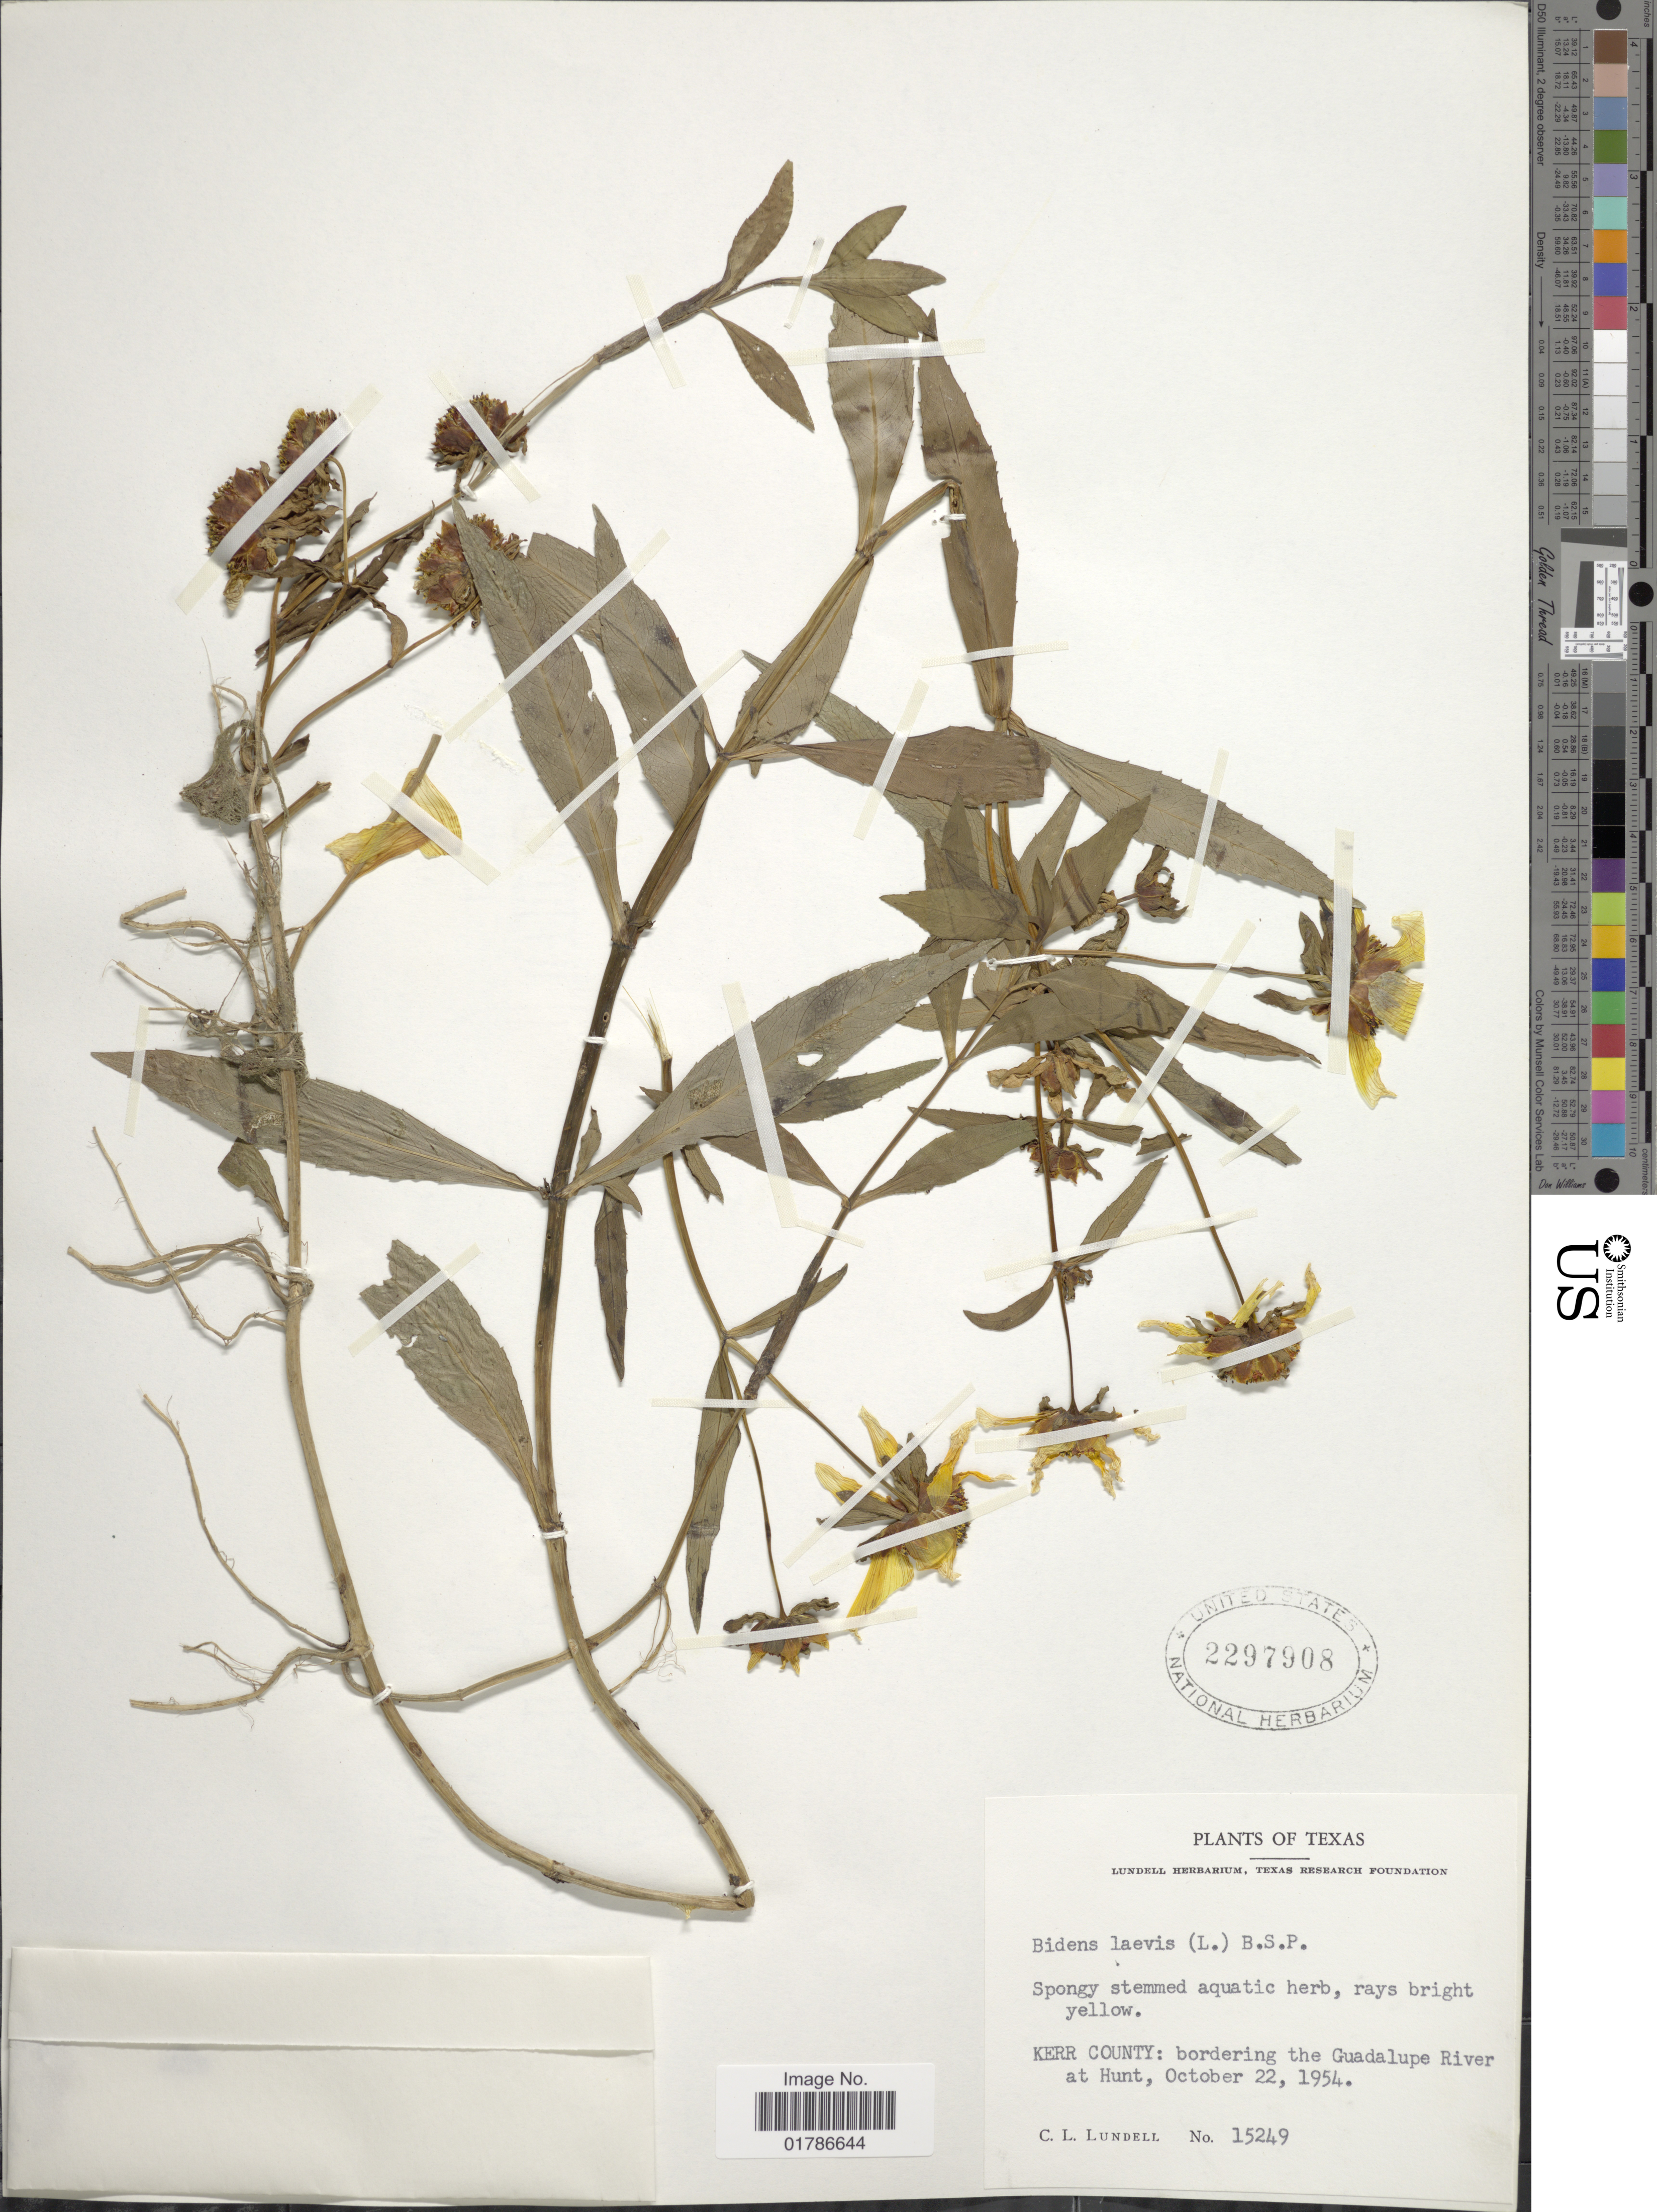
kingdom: Plantae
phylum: Tracheophyta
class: Magnoliopsida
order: Asterales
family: Asteraceae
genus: Bidens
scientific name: Bidens laevis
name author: (L.) Britton, Stearns & Poggenb.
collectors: C. L. Lundell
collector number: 15249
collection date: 1954-10-22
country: United States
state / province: Texas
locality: Kerr County: bordering the Guadalupe River at Hunt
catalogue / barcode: US 2297908